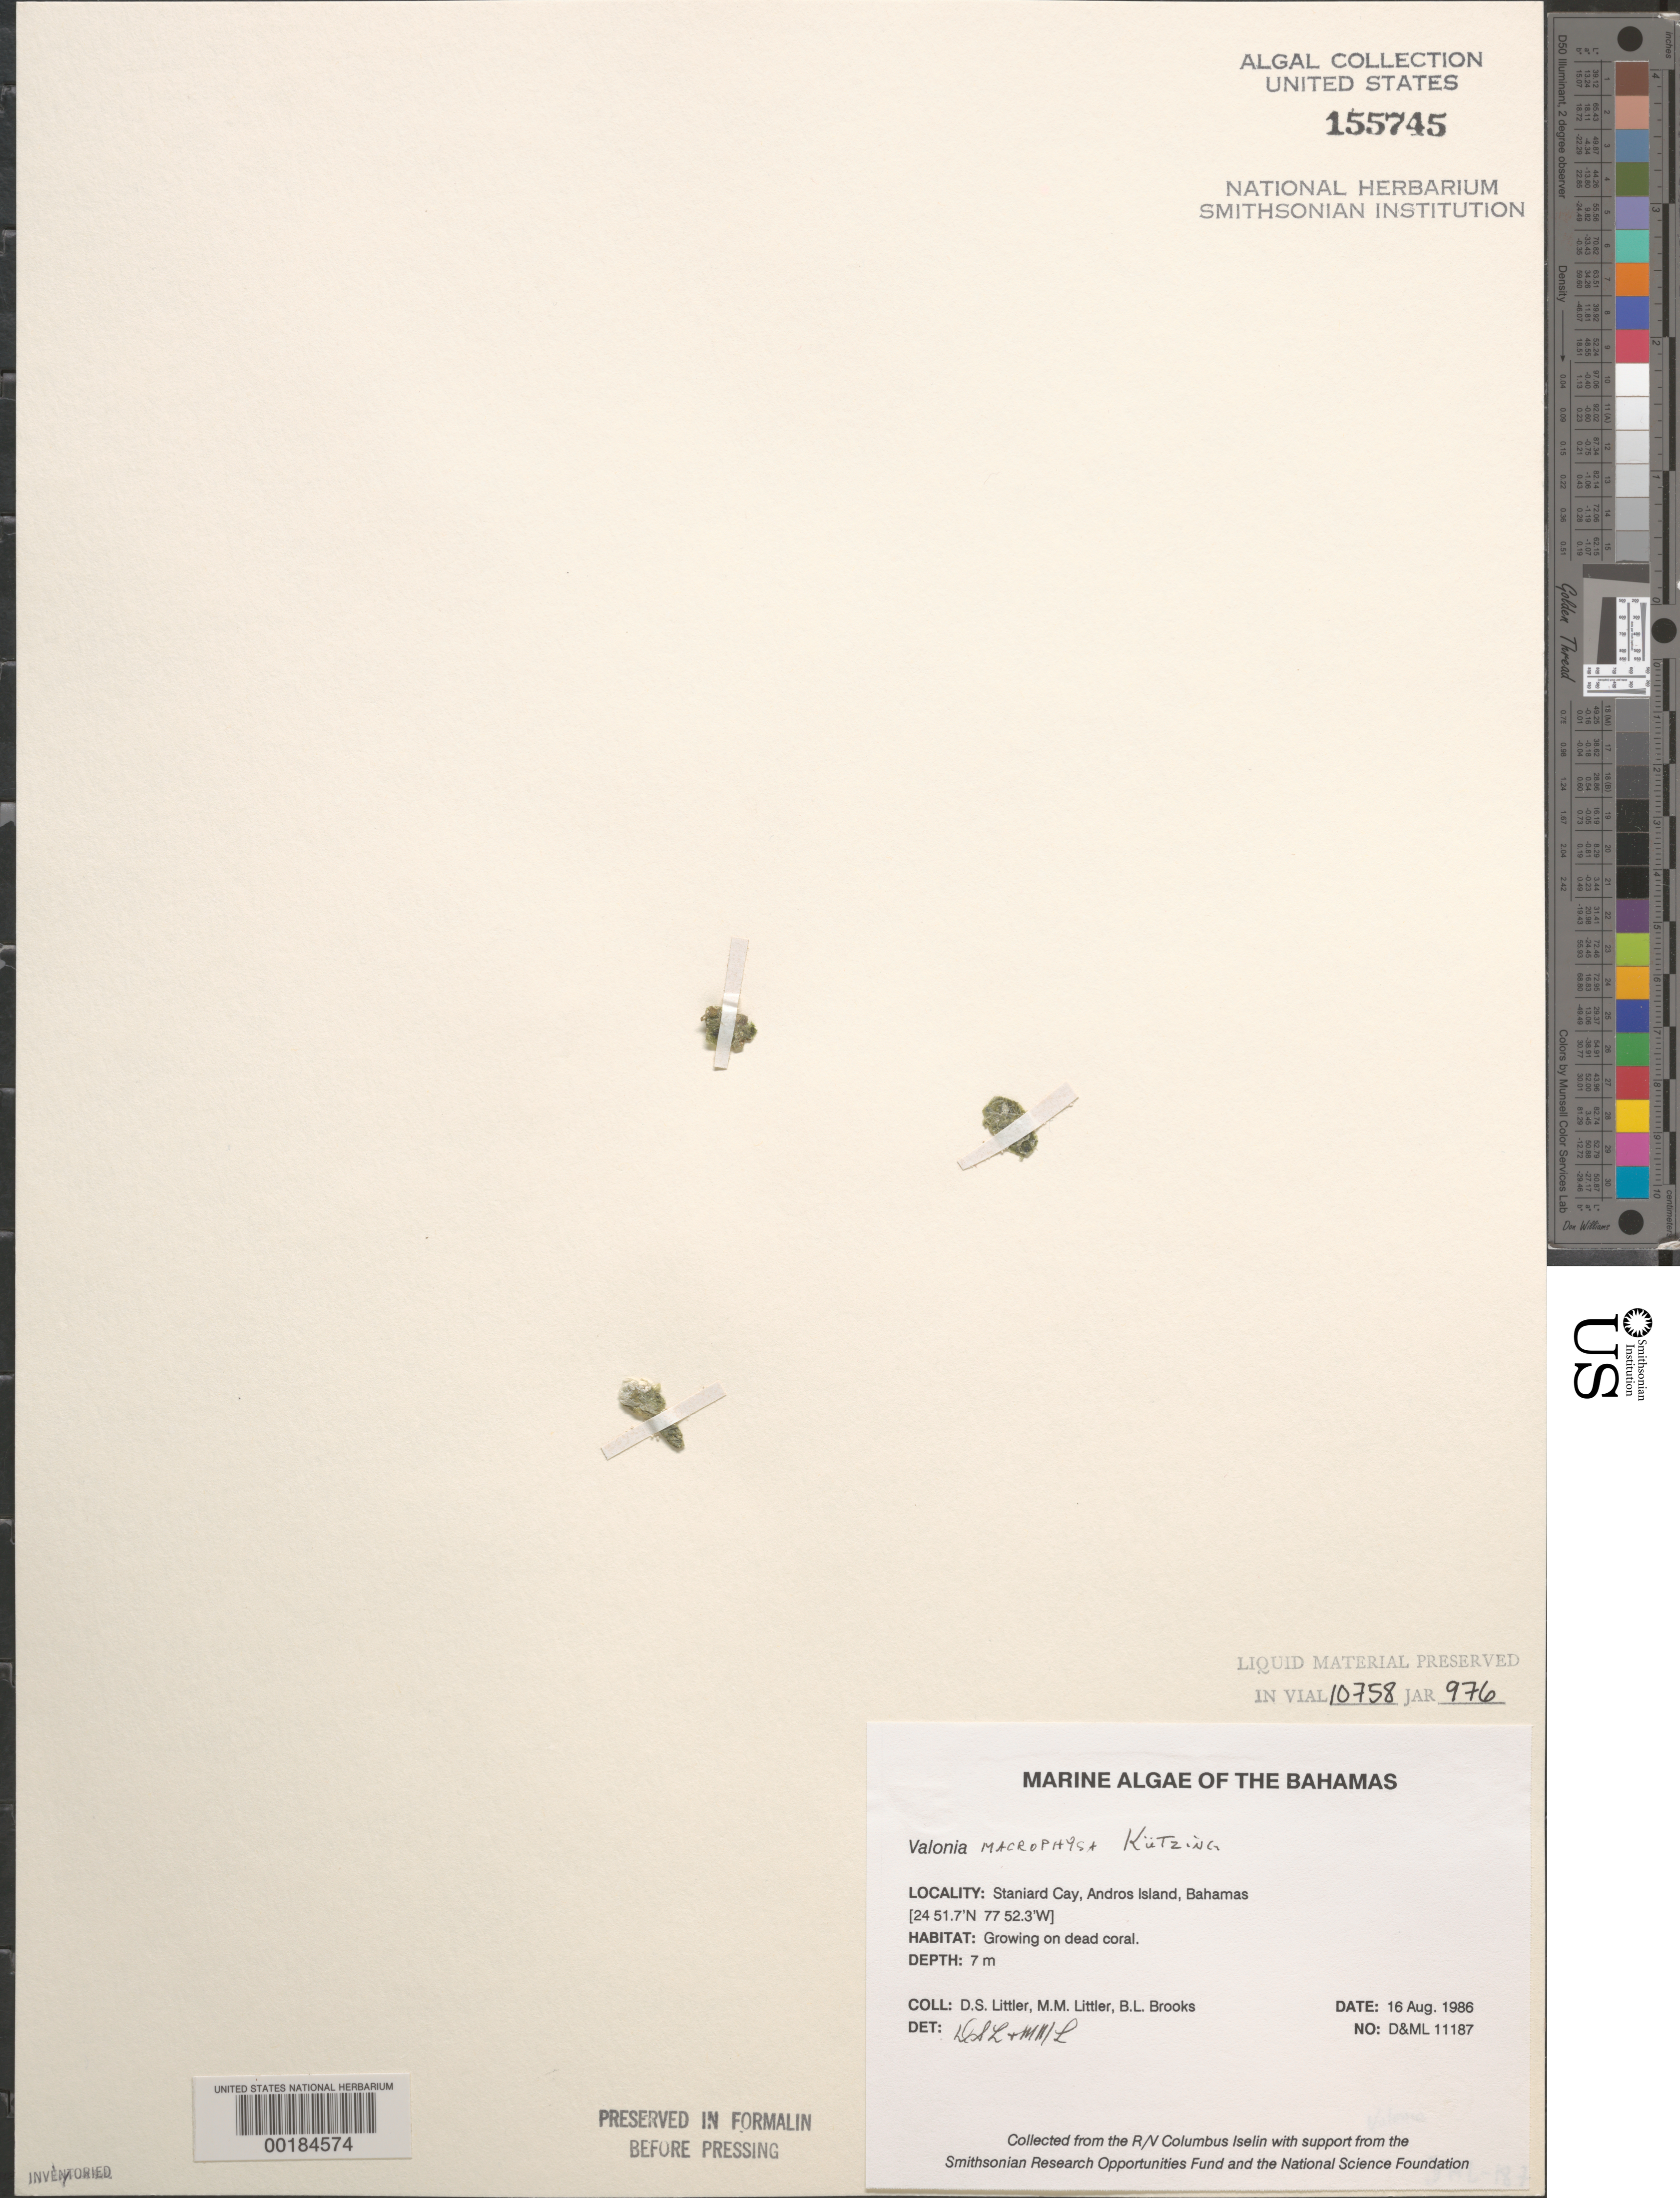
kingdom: Plantae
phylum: Chlorophyta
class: Ulvophyceae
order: Siphonocladales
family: Valoniaceae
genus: Valonia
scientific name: Valonia macrophysa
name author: Kütz.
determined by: Littler, D. S.; Littler, M. M.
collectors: D. S. Littler, M. M. Littler & B. Brooks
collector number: D&ML 11187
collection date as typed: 16 Aug 1986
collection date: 1986-08-16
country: Bahamas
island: Staniard Cay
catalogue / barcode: US 155745